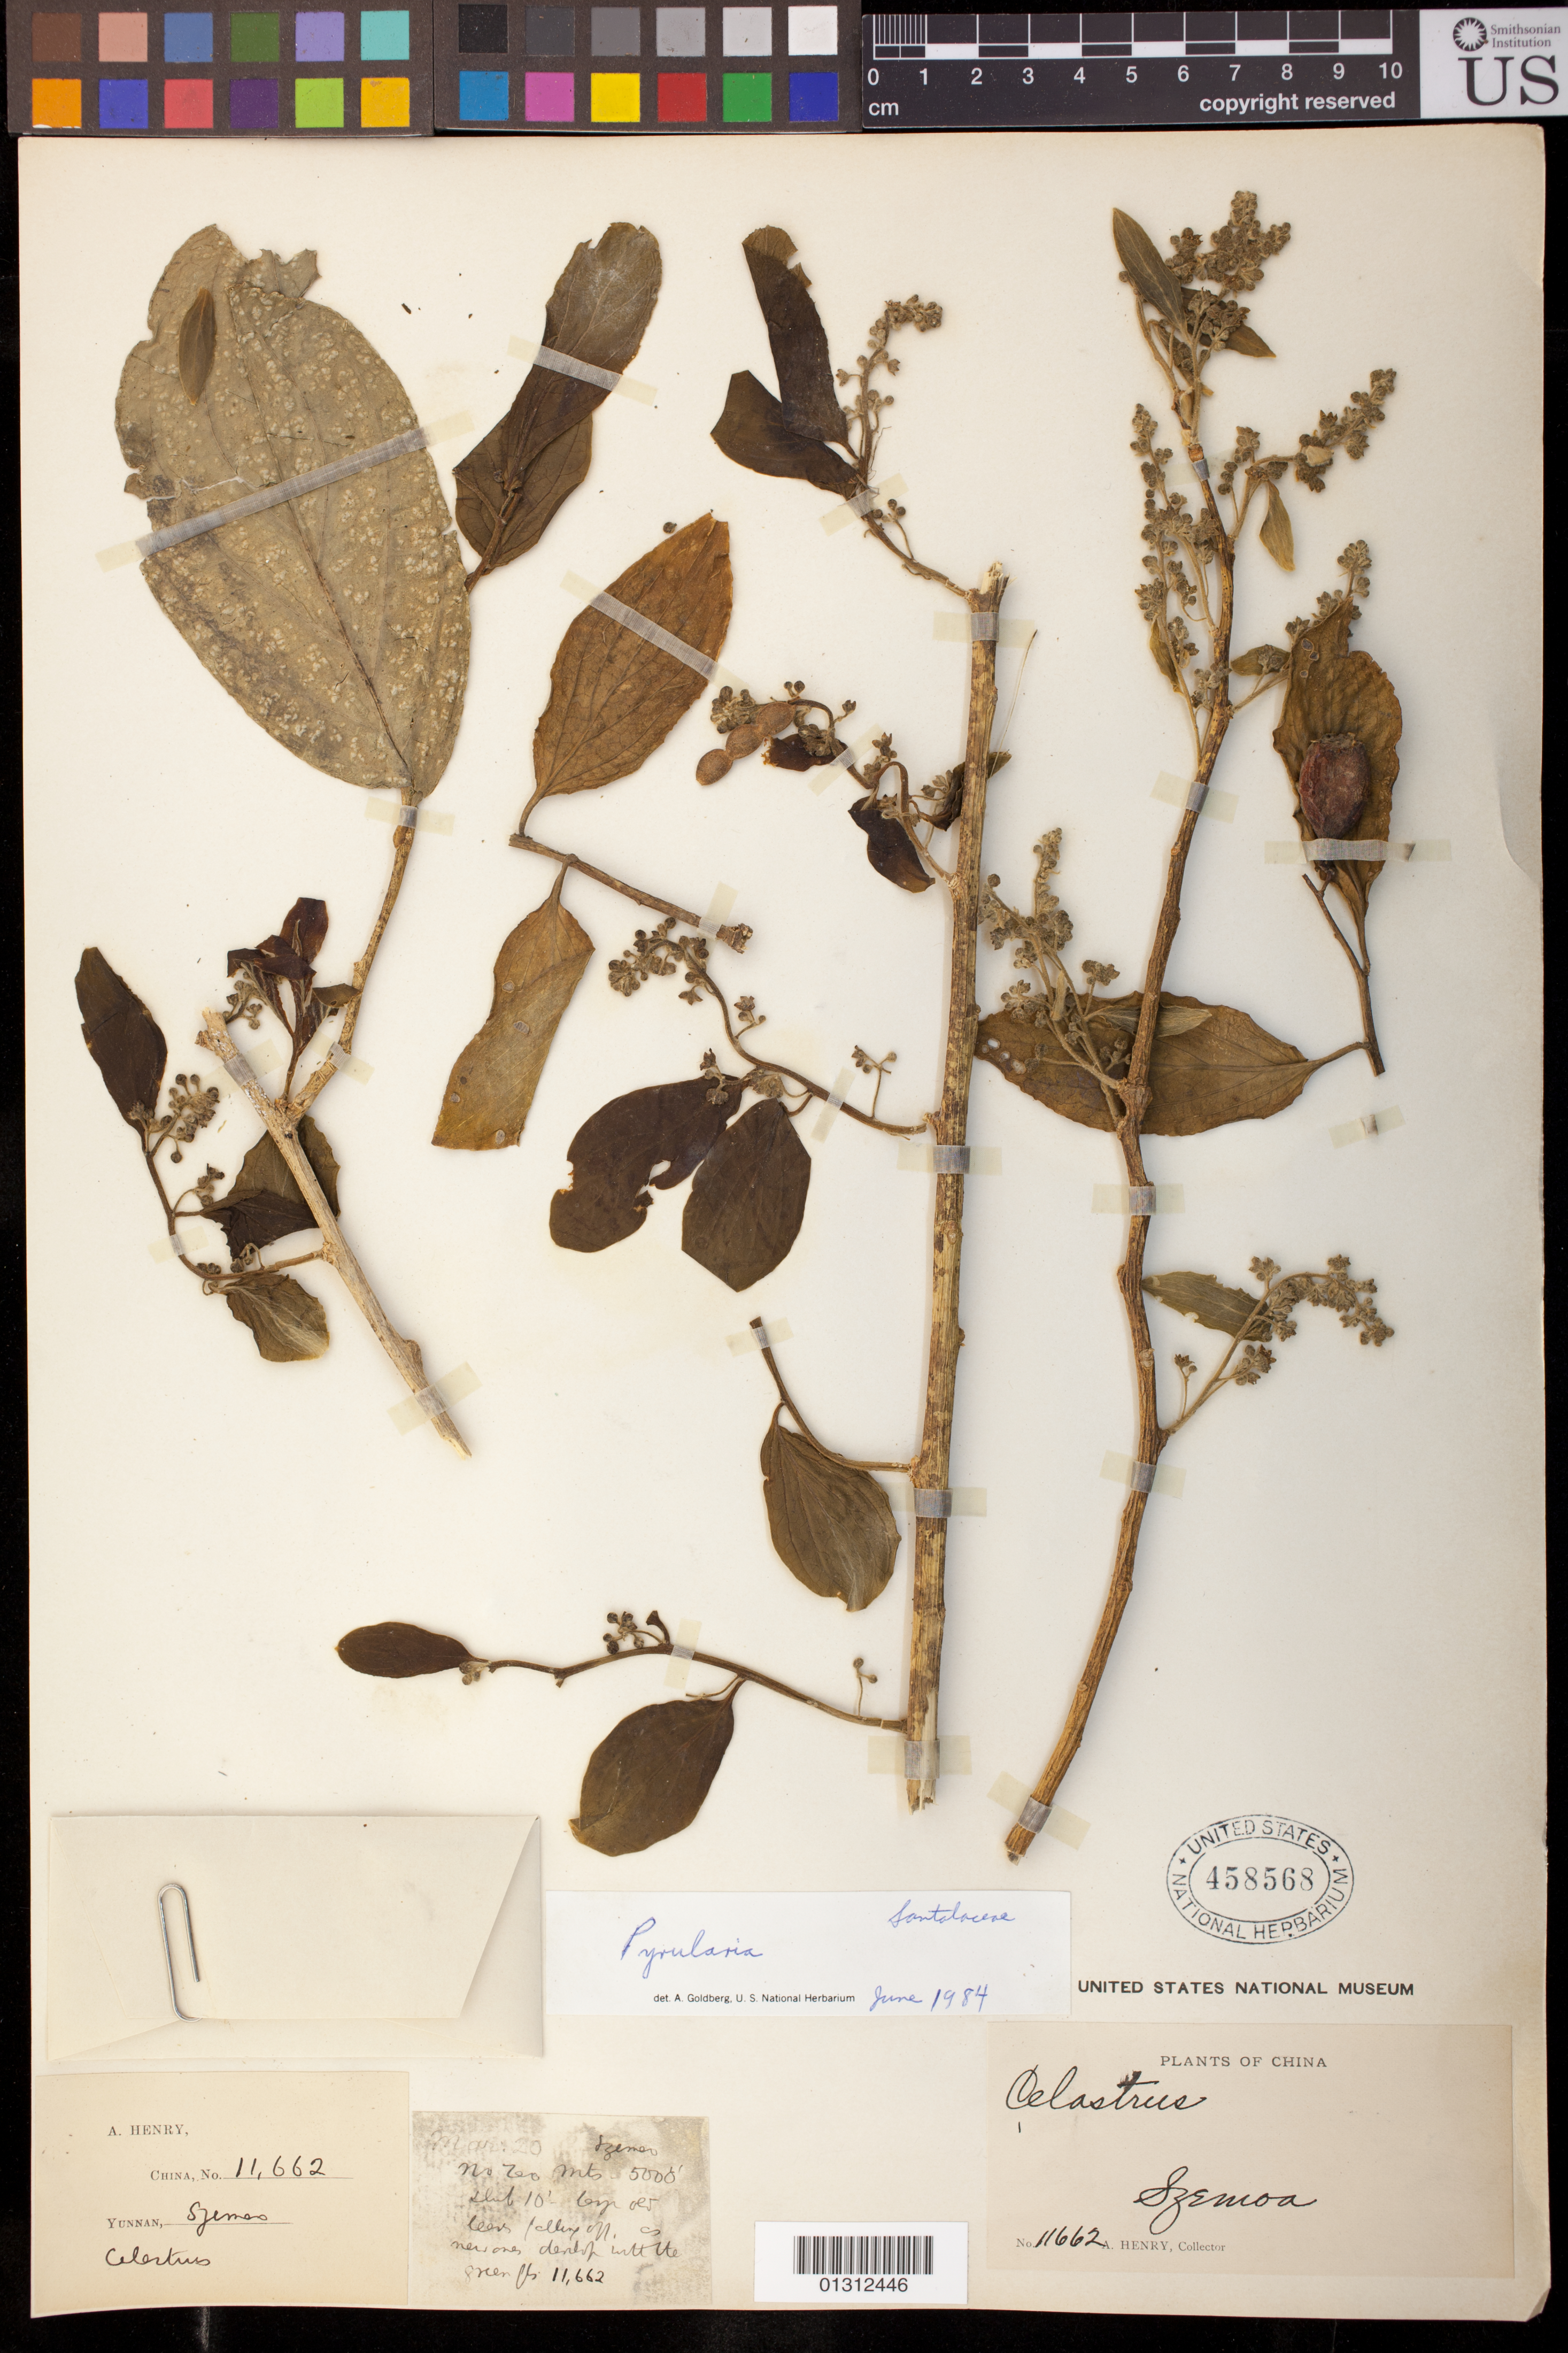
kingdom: Plantae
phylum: Tracheophyta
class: Magnoliopsida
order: Santalales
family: Cervantesiaceae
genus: Pyrularia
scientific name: Pyrularia edulis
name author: (Wall.) A. DC.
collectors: A. Henry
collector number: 11662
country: China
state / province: Yunnan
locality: Szemoa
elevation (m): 1524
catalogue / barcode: US 458568